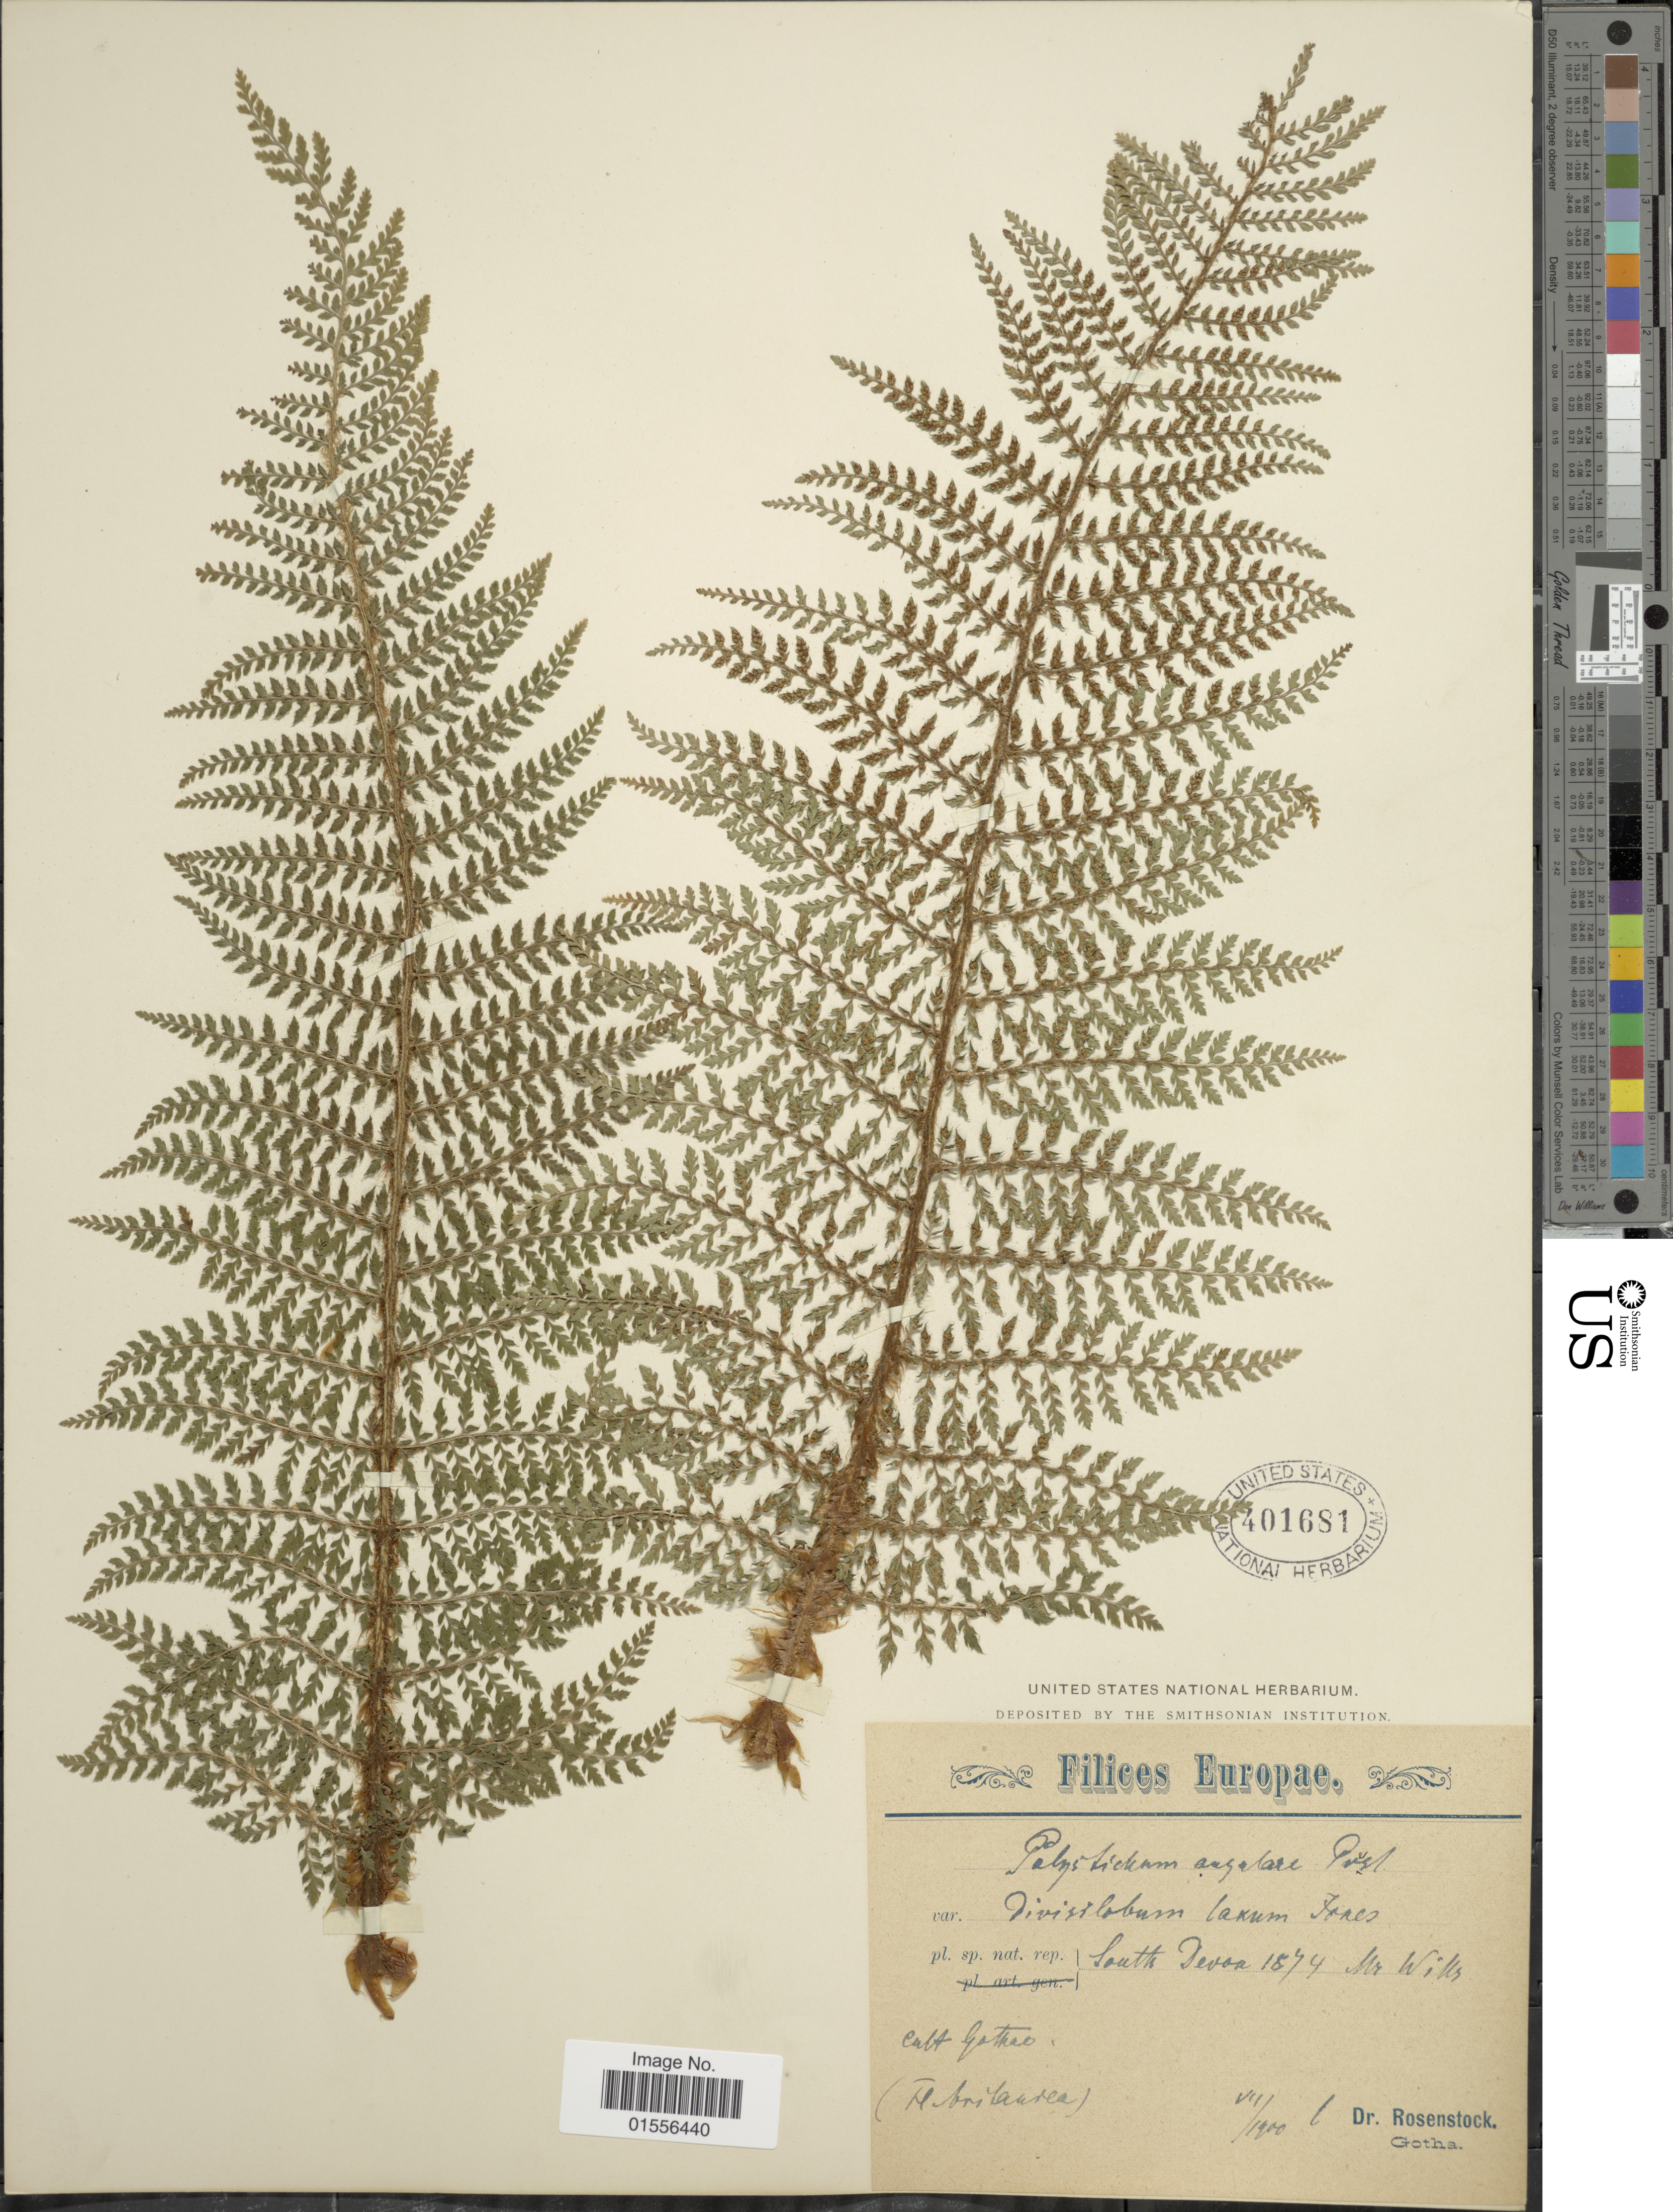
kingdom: Plantae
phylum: Tracheophyta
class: Polypodiopsida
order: Polypodiales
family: Dryopteridaceae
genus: Polystichum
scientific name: Polystichum setiferum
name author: (Forssk.) Moore ex Woynar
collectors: E. Rosenstock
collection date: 1900-07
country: Germany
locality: Cult Gothae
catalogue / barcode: US 401681